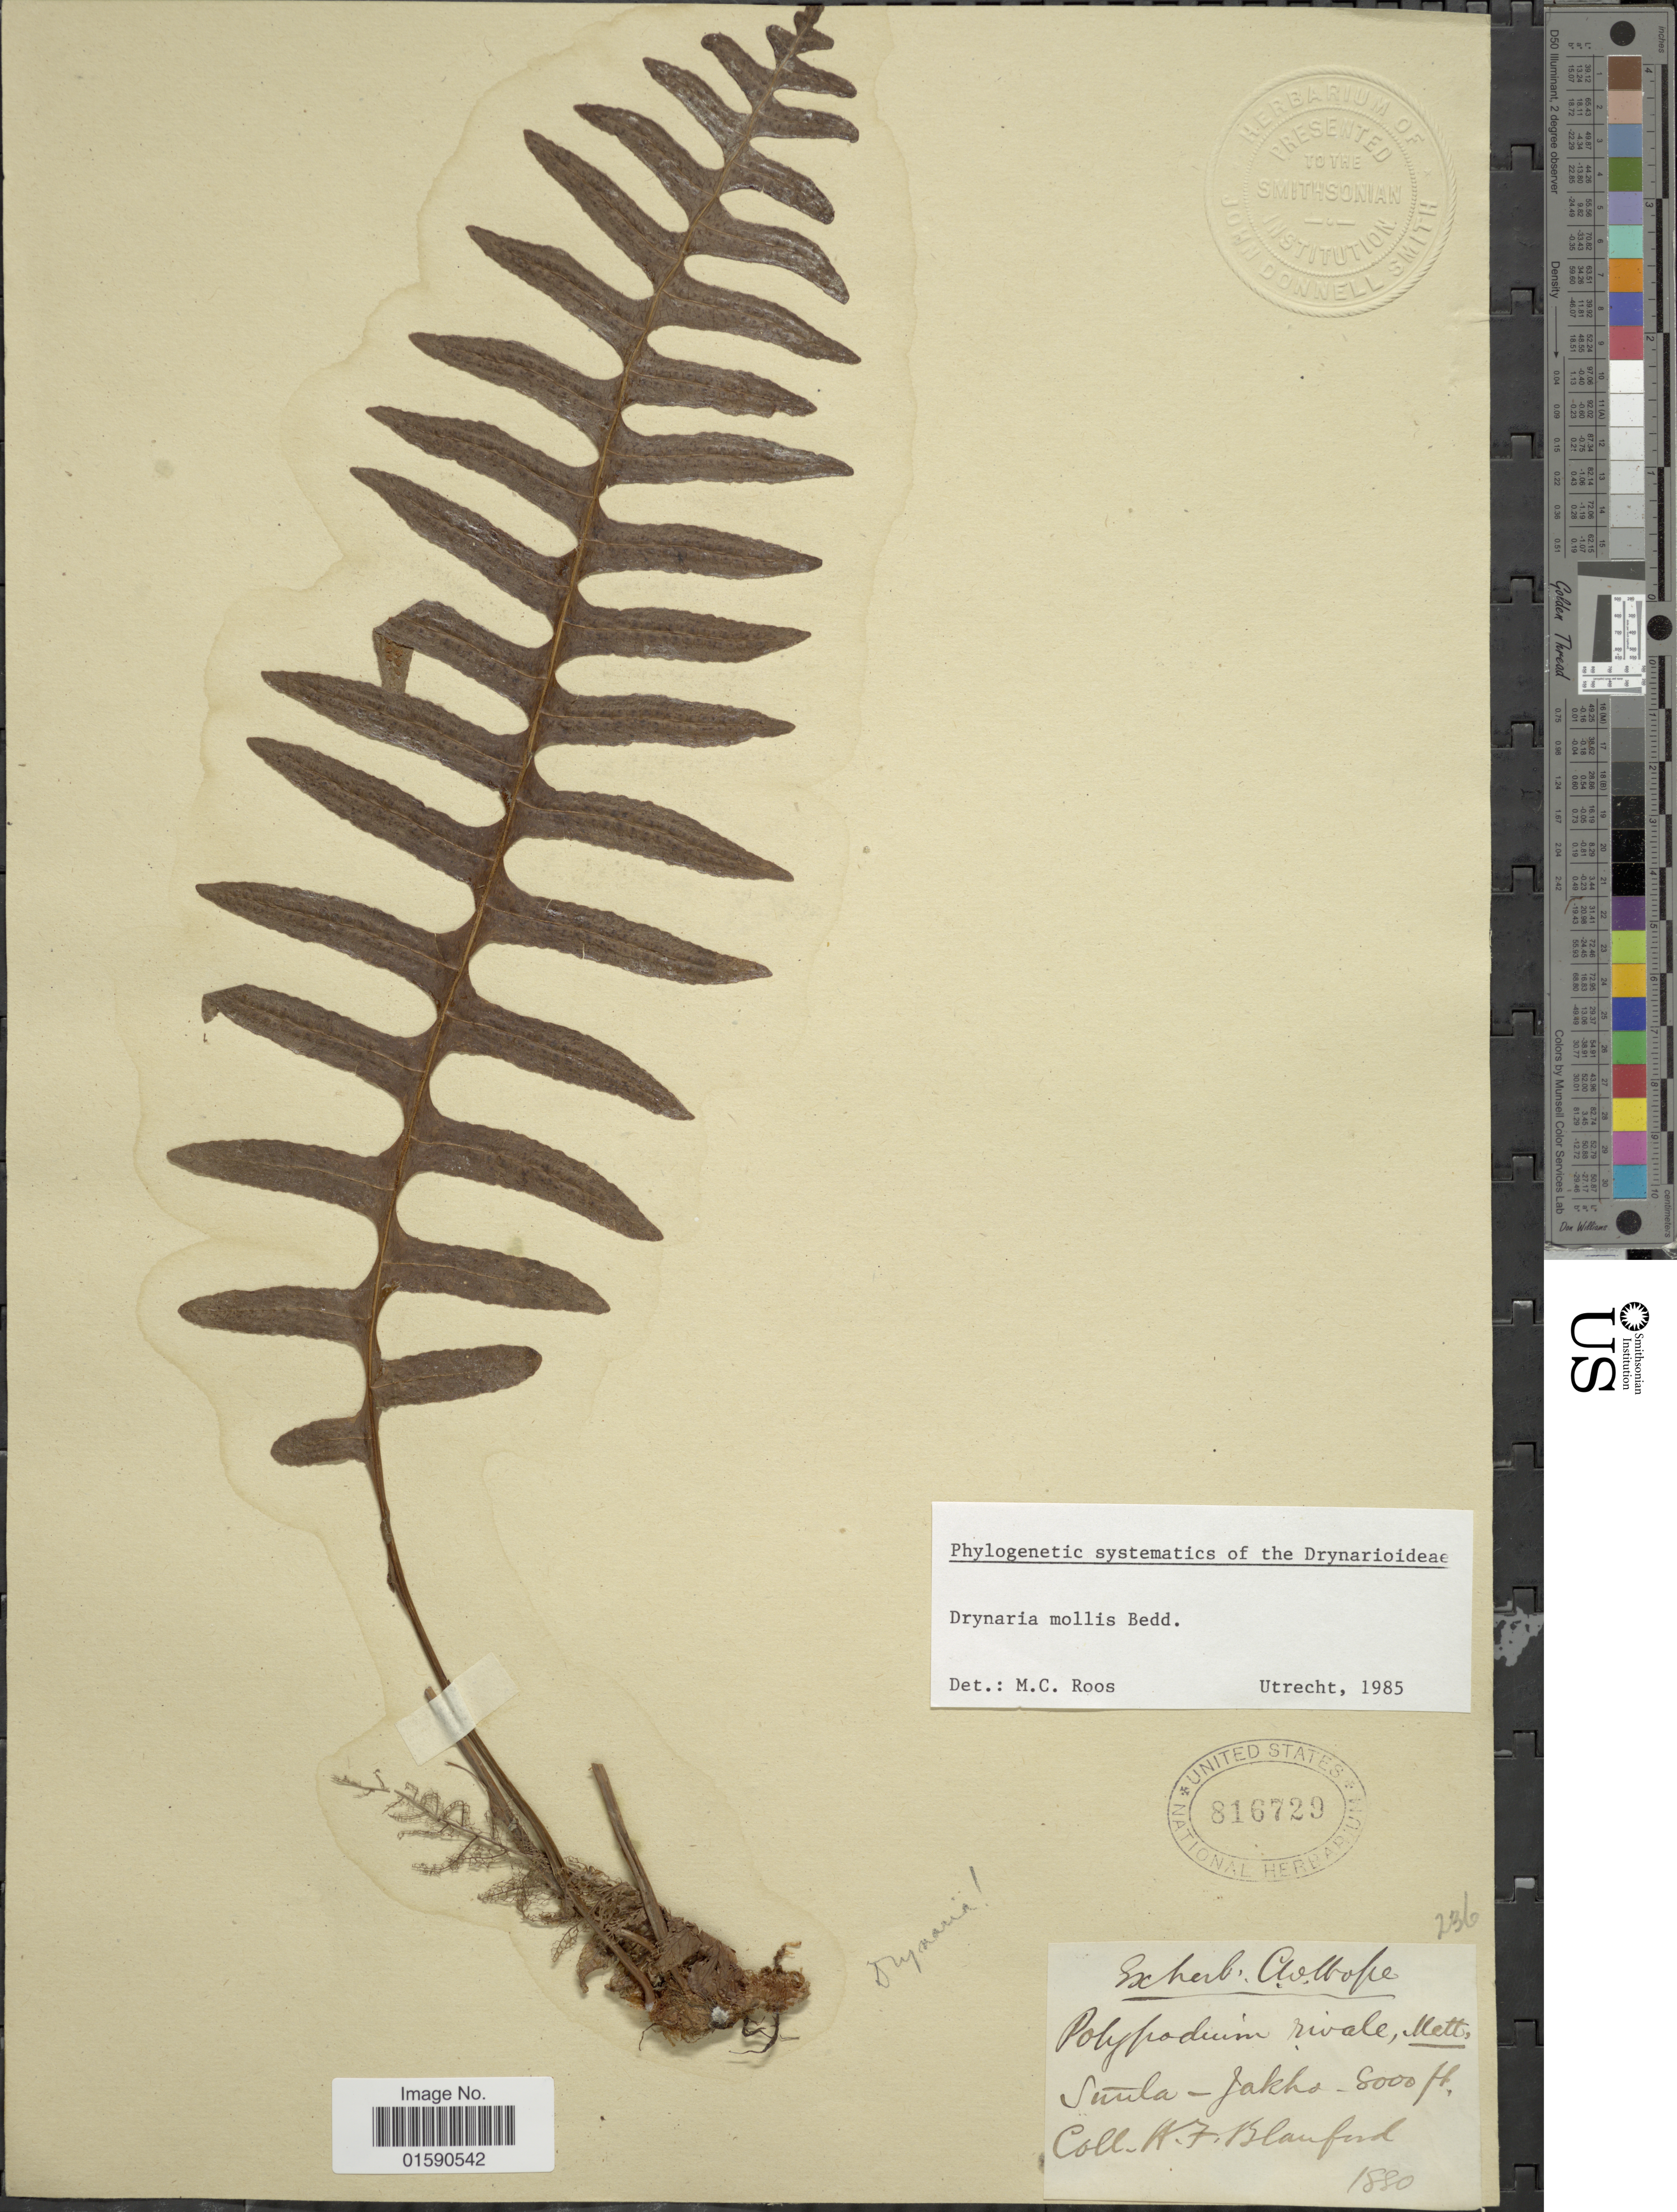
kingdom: Plantae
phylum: Tracheophyta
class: Polypodiopsida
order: Polypodiales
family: Polypodiaceae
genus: Drynaria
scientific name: Drynaria mollis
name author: Bedd.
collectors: H. Blanford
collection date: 1880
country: India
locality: Simla - Jakho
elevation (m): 2438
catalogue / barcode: US 816729